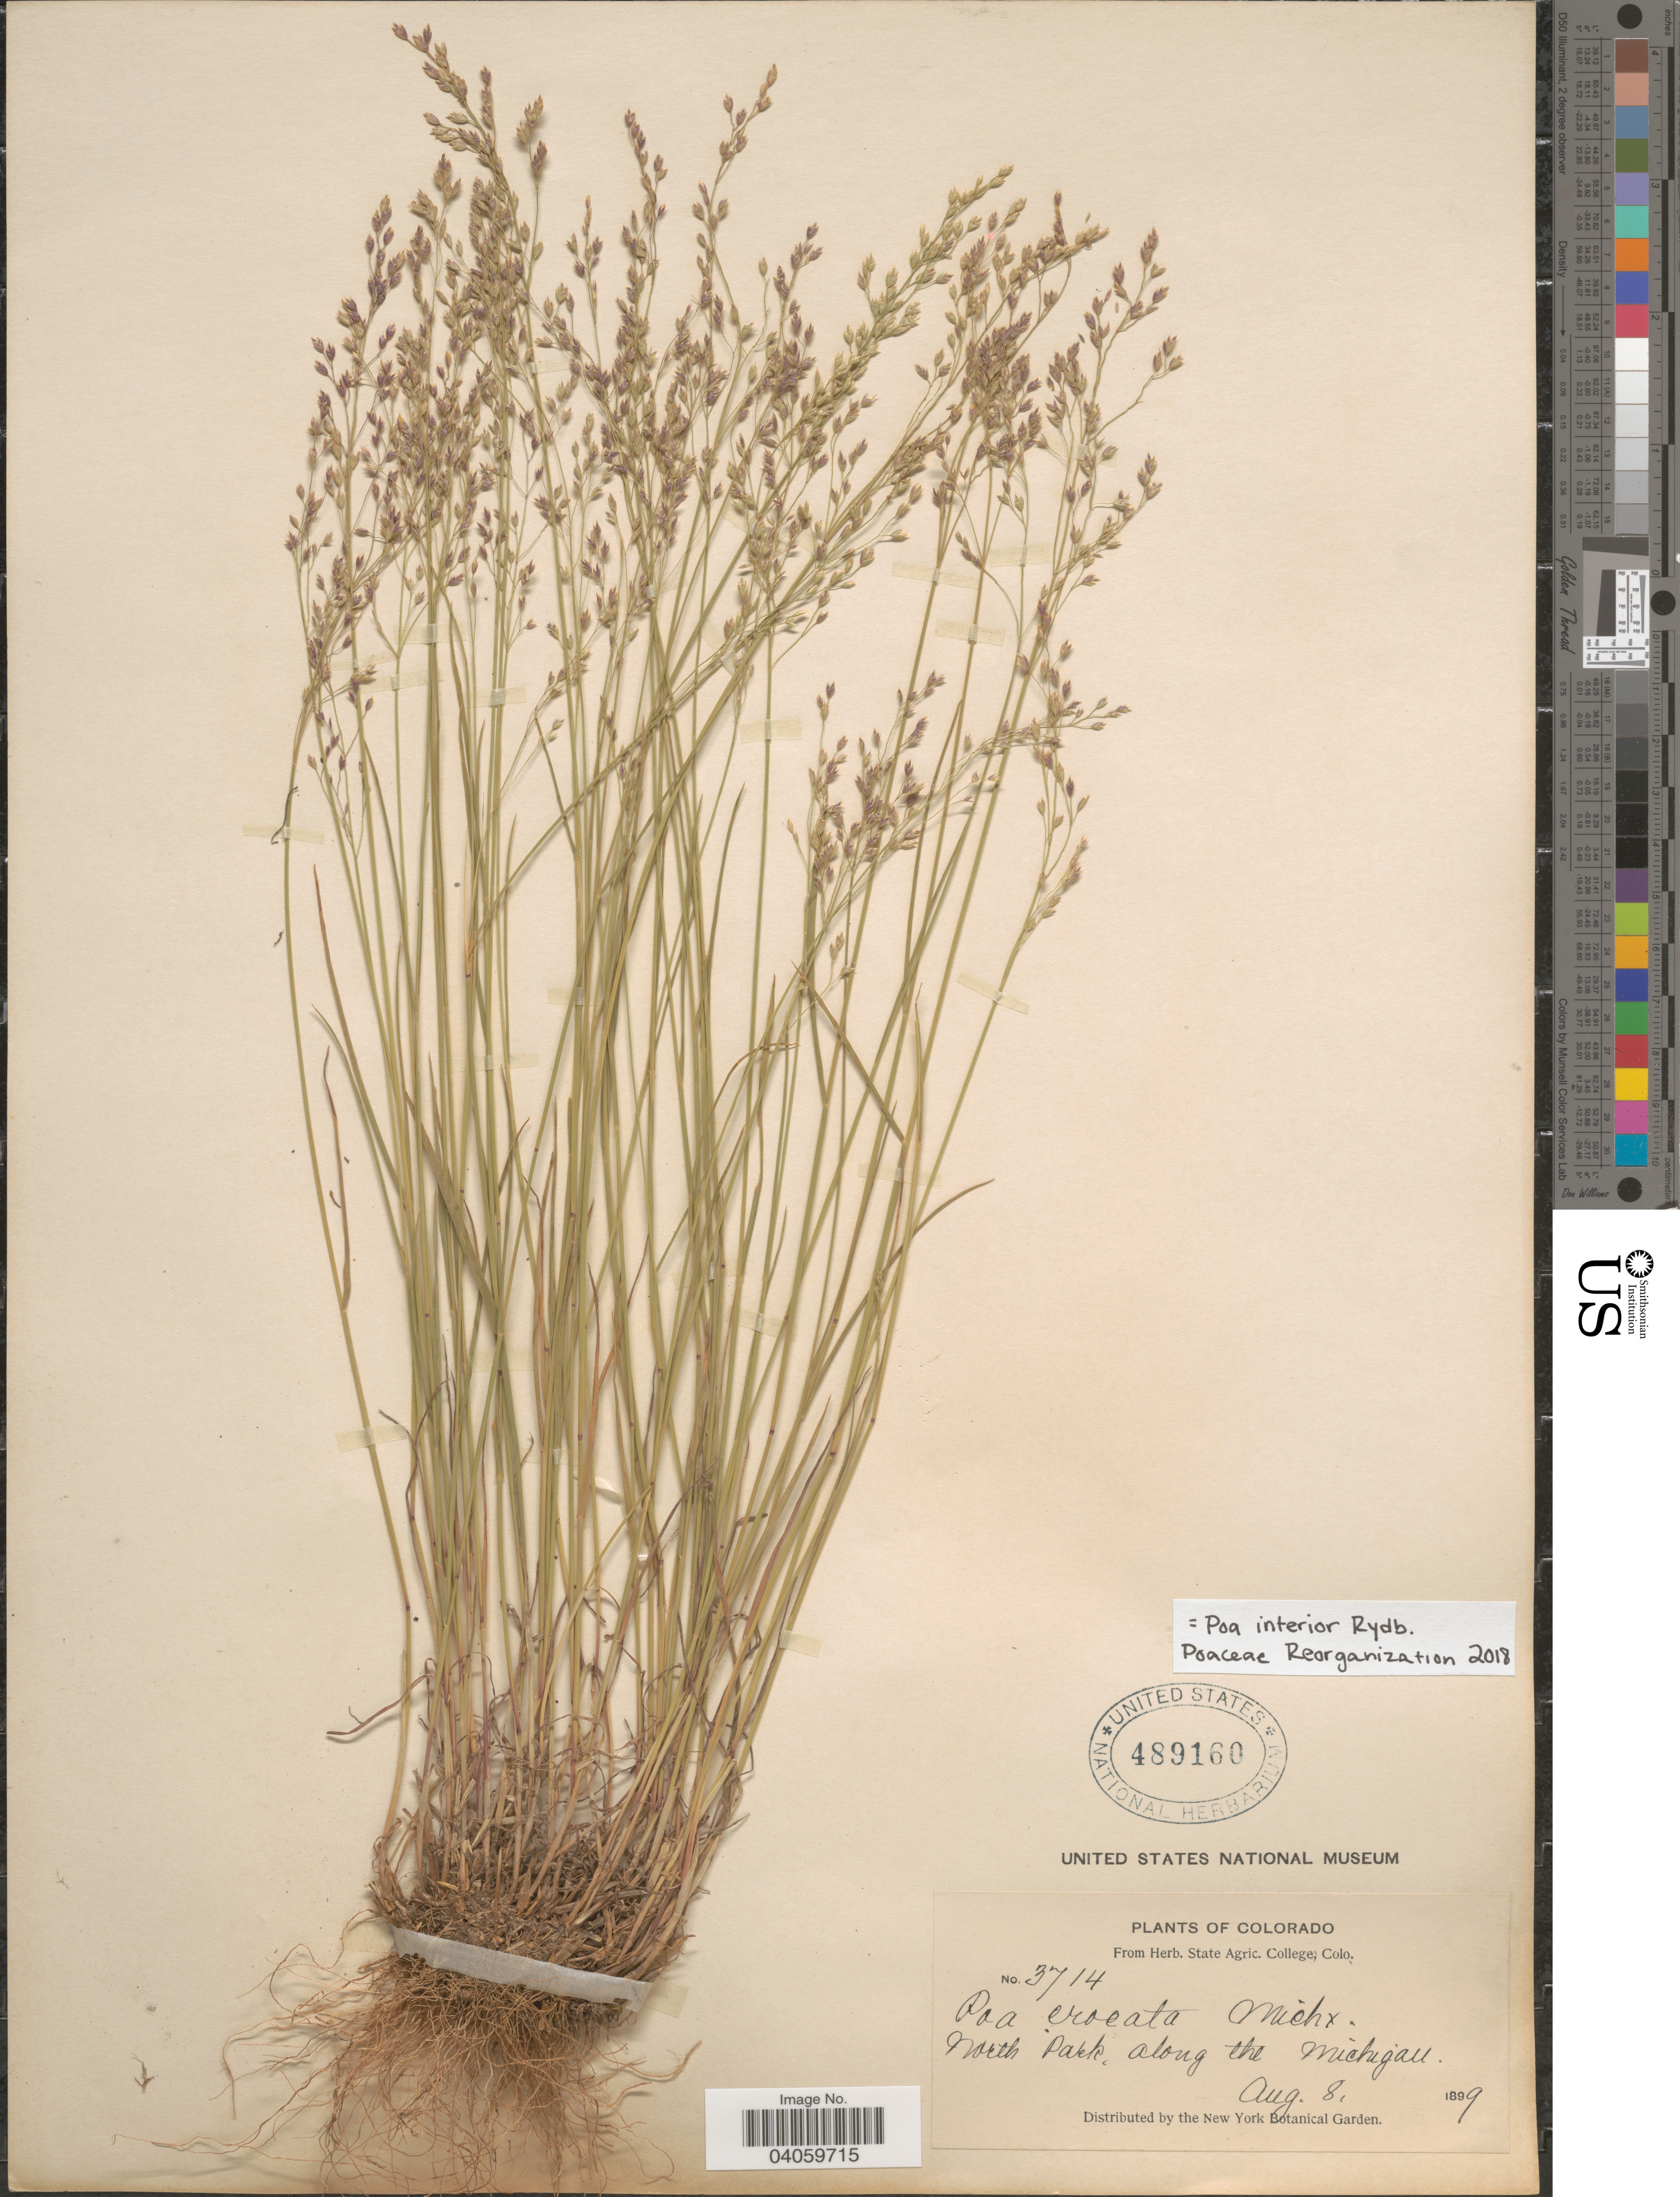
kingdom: Plantae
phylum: Tracheophyta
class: Liliopsida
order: Poales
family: Poaceae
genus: Poa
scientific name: Poa interior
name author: Rydb.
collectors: ex herb. State Agric. College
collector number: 3714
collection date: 1899-08-08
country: United States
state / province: Colorado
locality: North Park, along the Michigan.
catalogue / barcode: US 489160